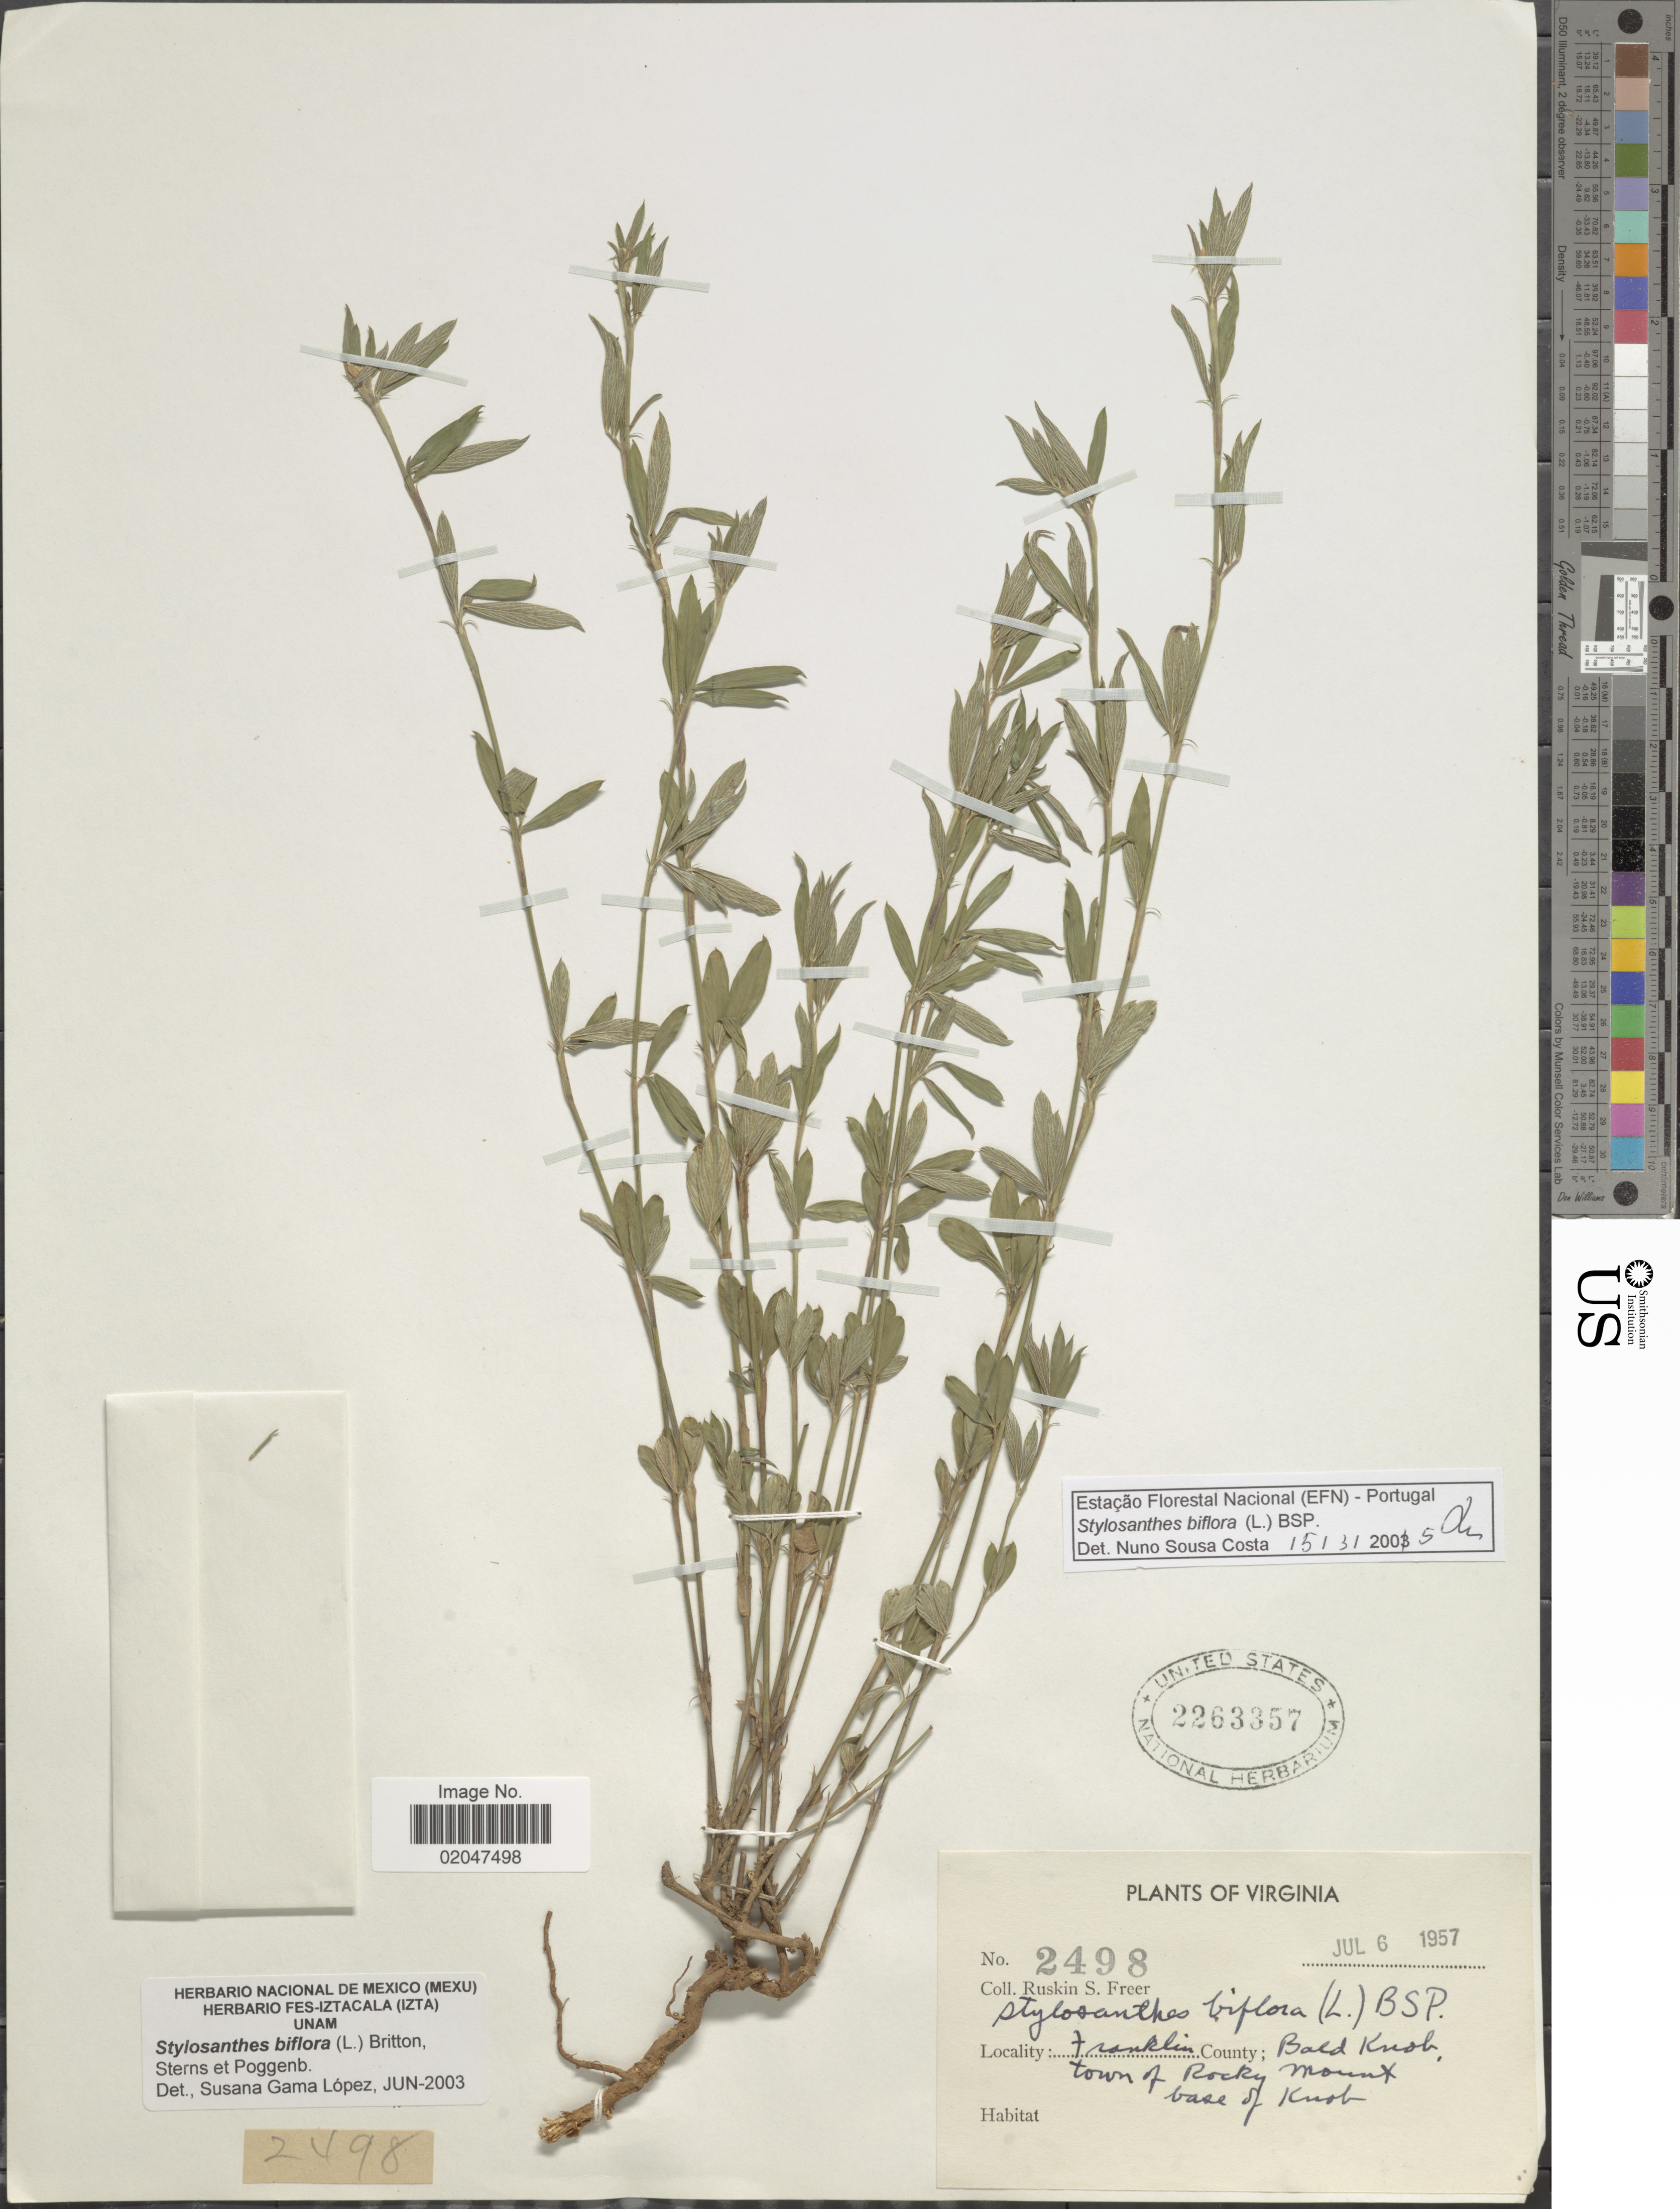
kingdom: Plantae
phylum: Tracheophyta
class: Magnoliopsida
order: Fabales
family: Fabaceae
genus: Stylosanthes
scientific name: Stylosanthes biflora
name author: (L.) Britton et al.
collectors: R. Freer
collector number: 2498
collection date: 1957-07-06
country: United States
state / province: Virginia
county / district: Franklin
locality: Bald Kush, town of Rocky Mount base of Kush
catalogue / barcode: US 2263357